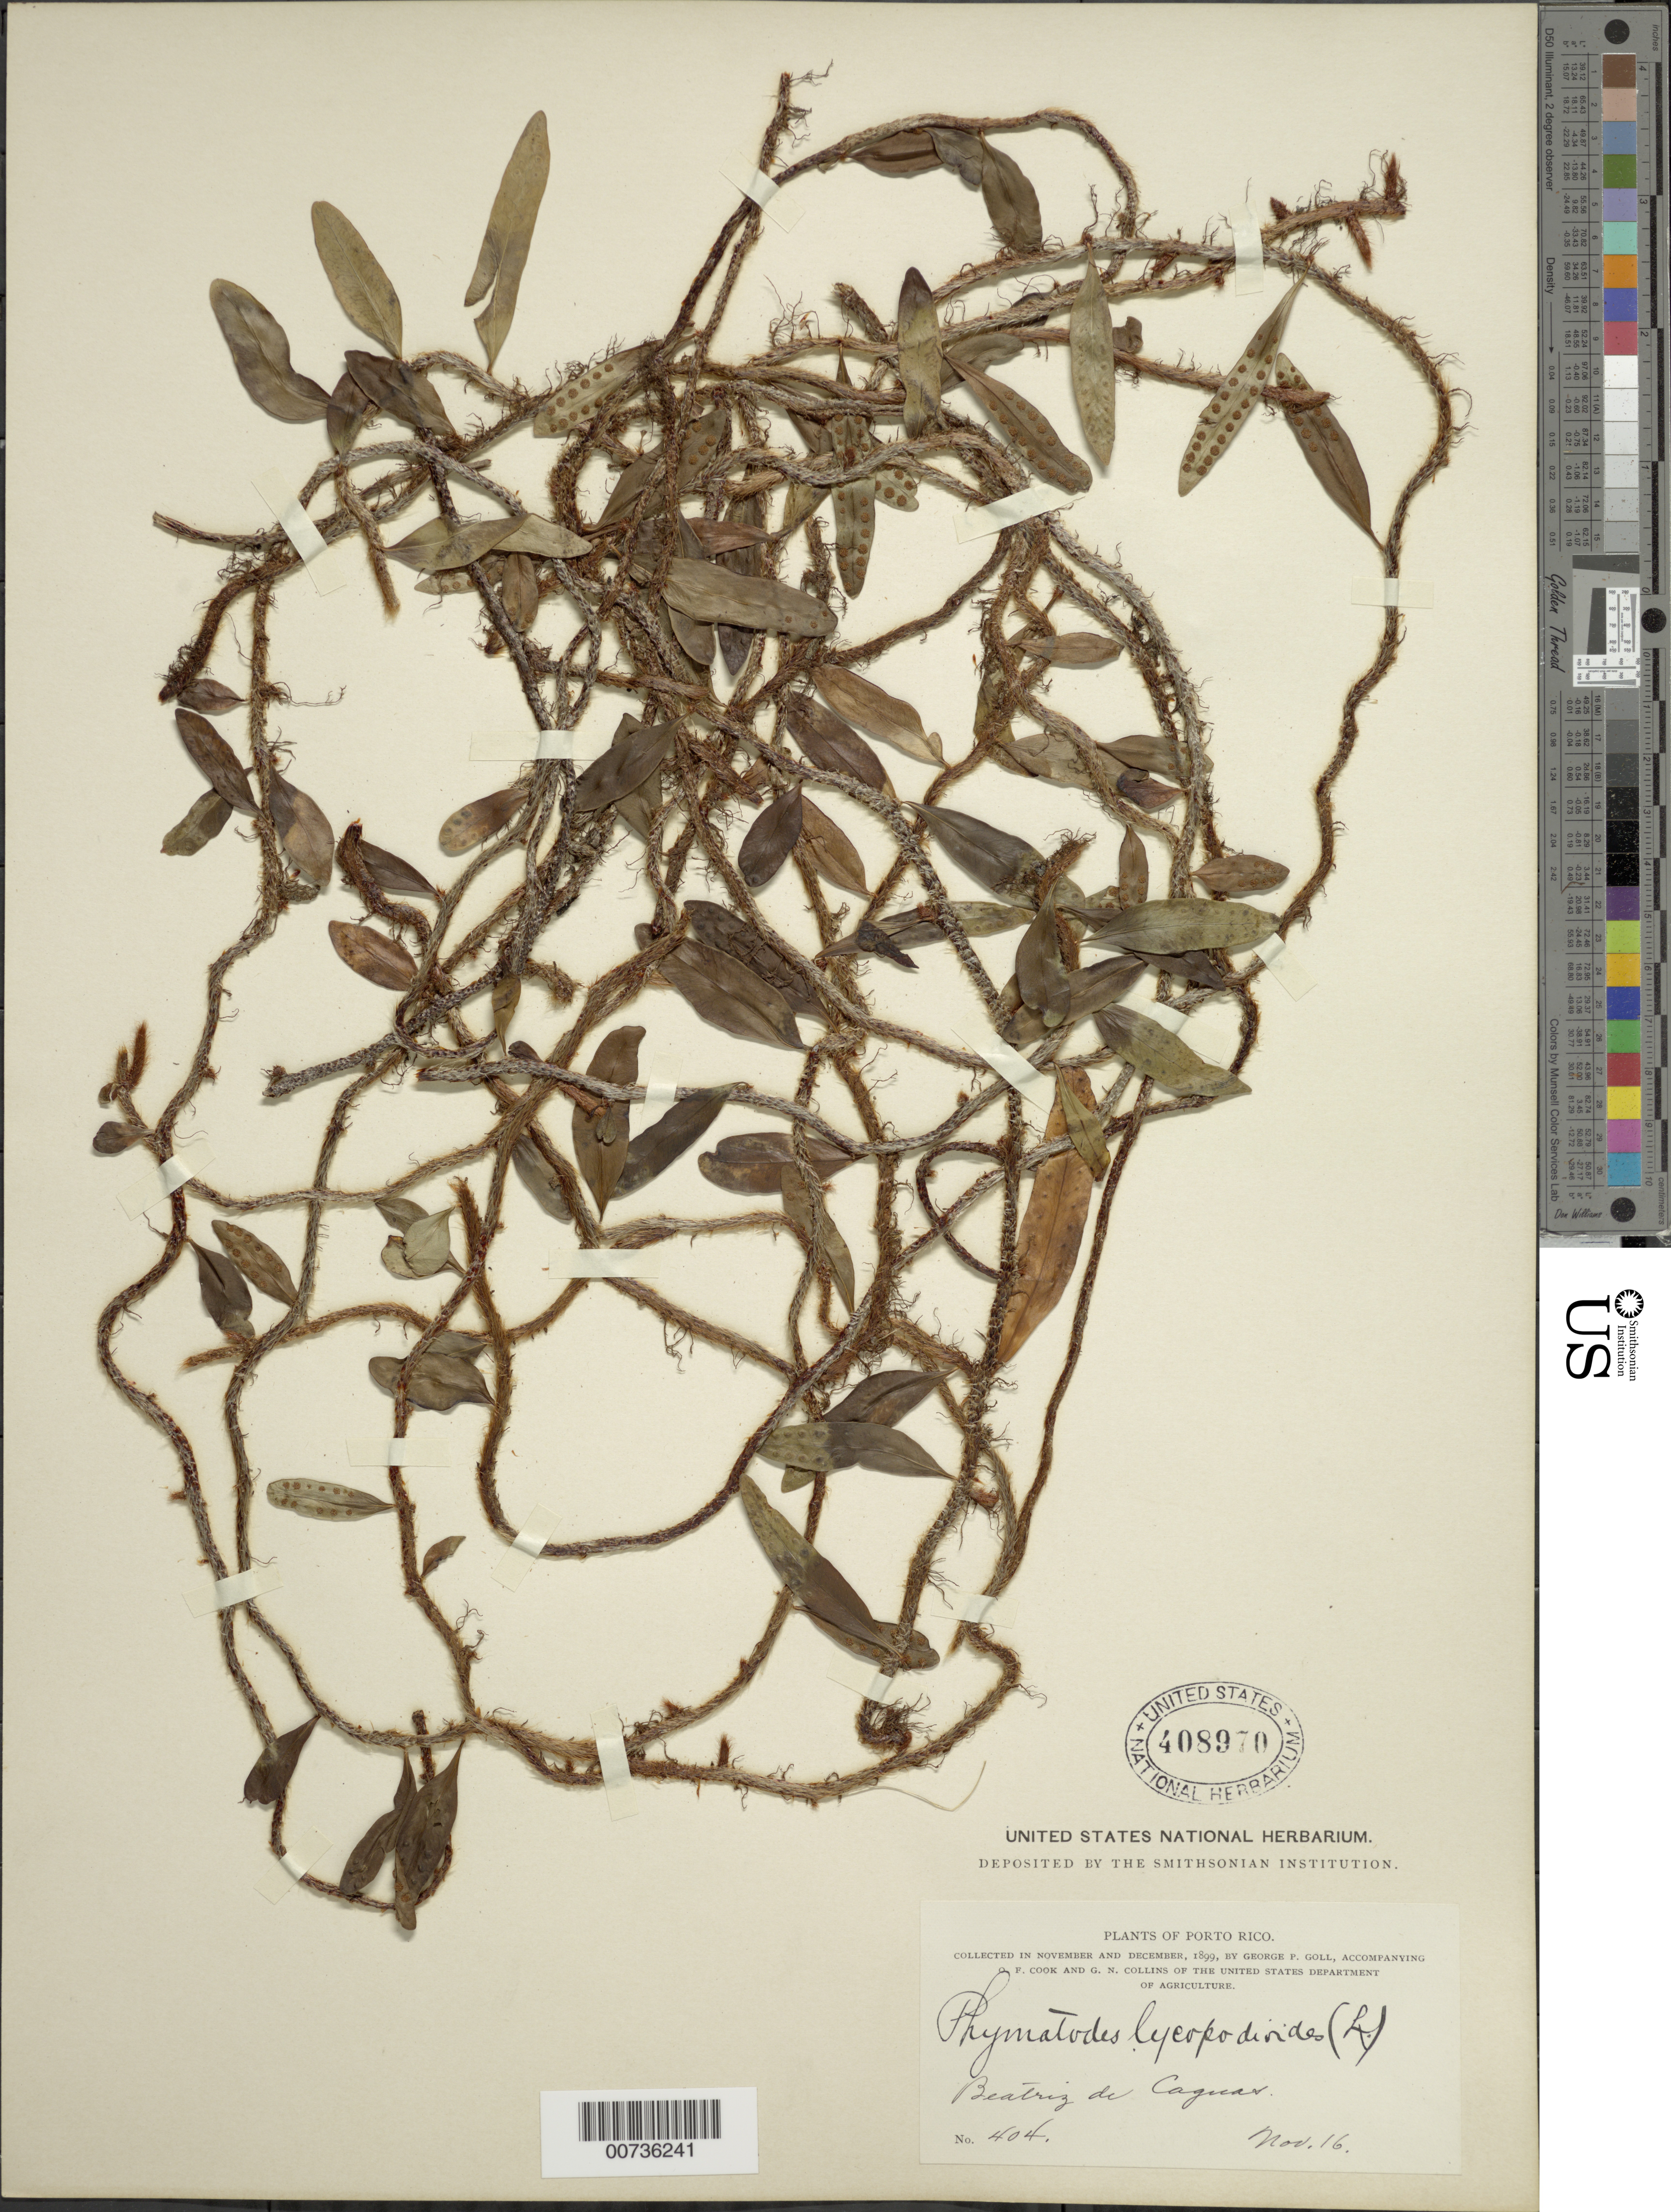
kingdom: Plantae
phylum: Tracheophyta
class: Polypodiopsida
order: Polypodiales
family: Polypodiaceae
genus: Microgramma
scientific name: Microgramma lycopodioides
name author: (L.) Copel.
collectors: G. Goll, O. F. Cook & G. N. Collins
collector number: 404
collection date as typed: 16 Nov 1899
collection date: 1899-11-16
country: Puerto Rico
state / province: Caguas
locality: Beatriz de Caguas.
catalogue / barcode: US 408970